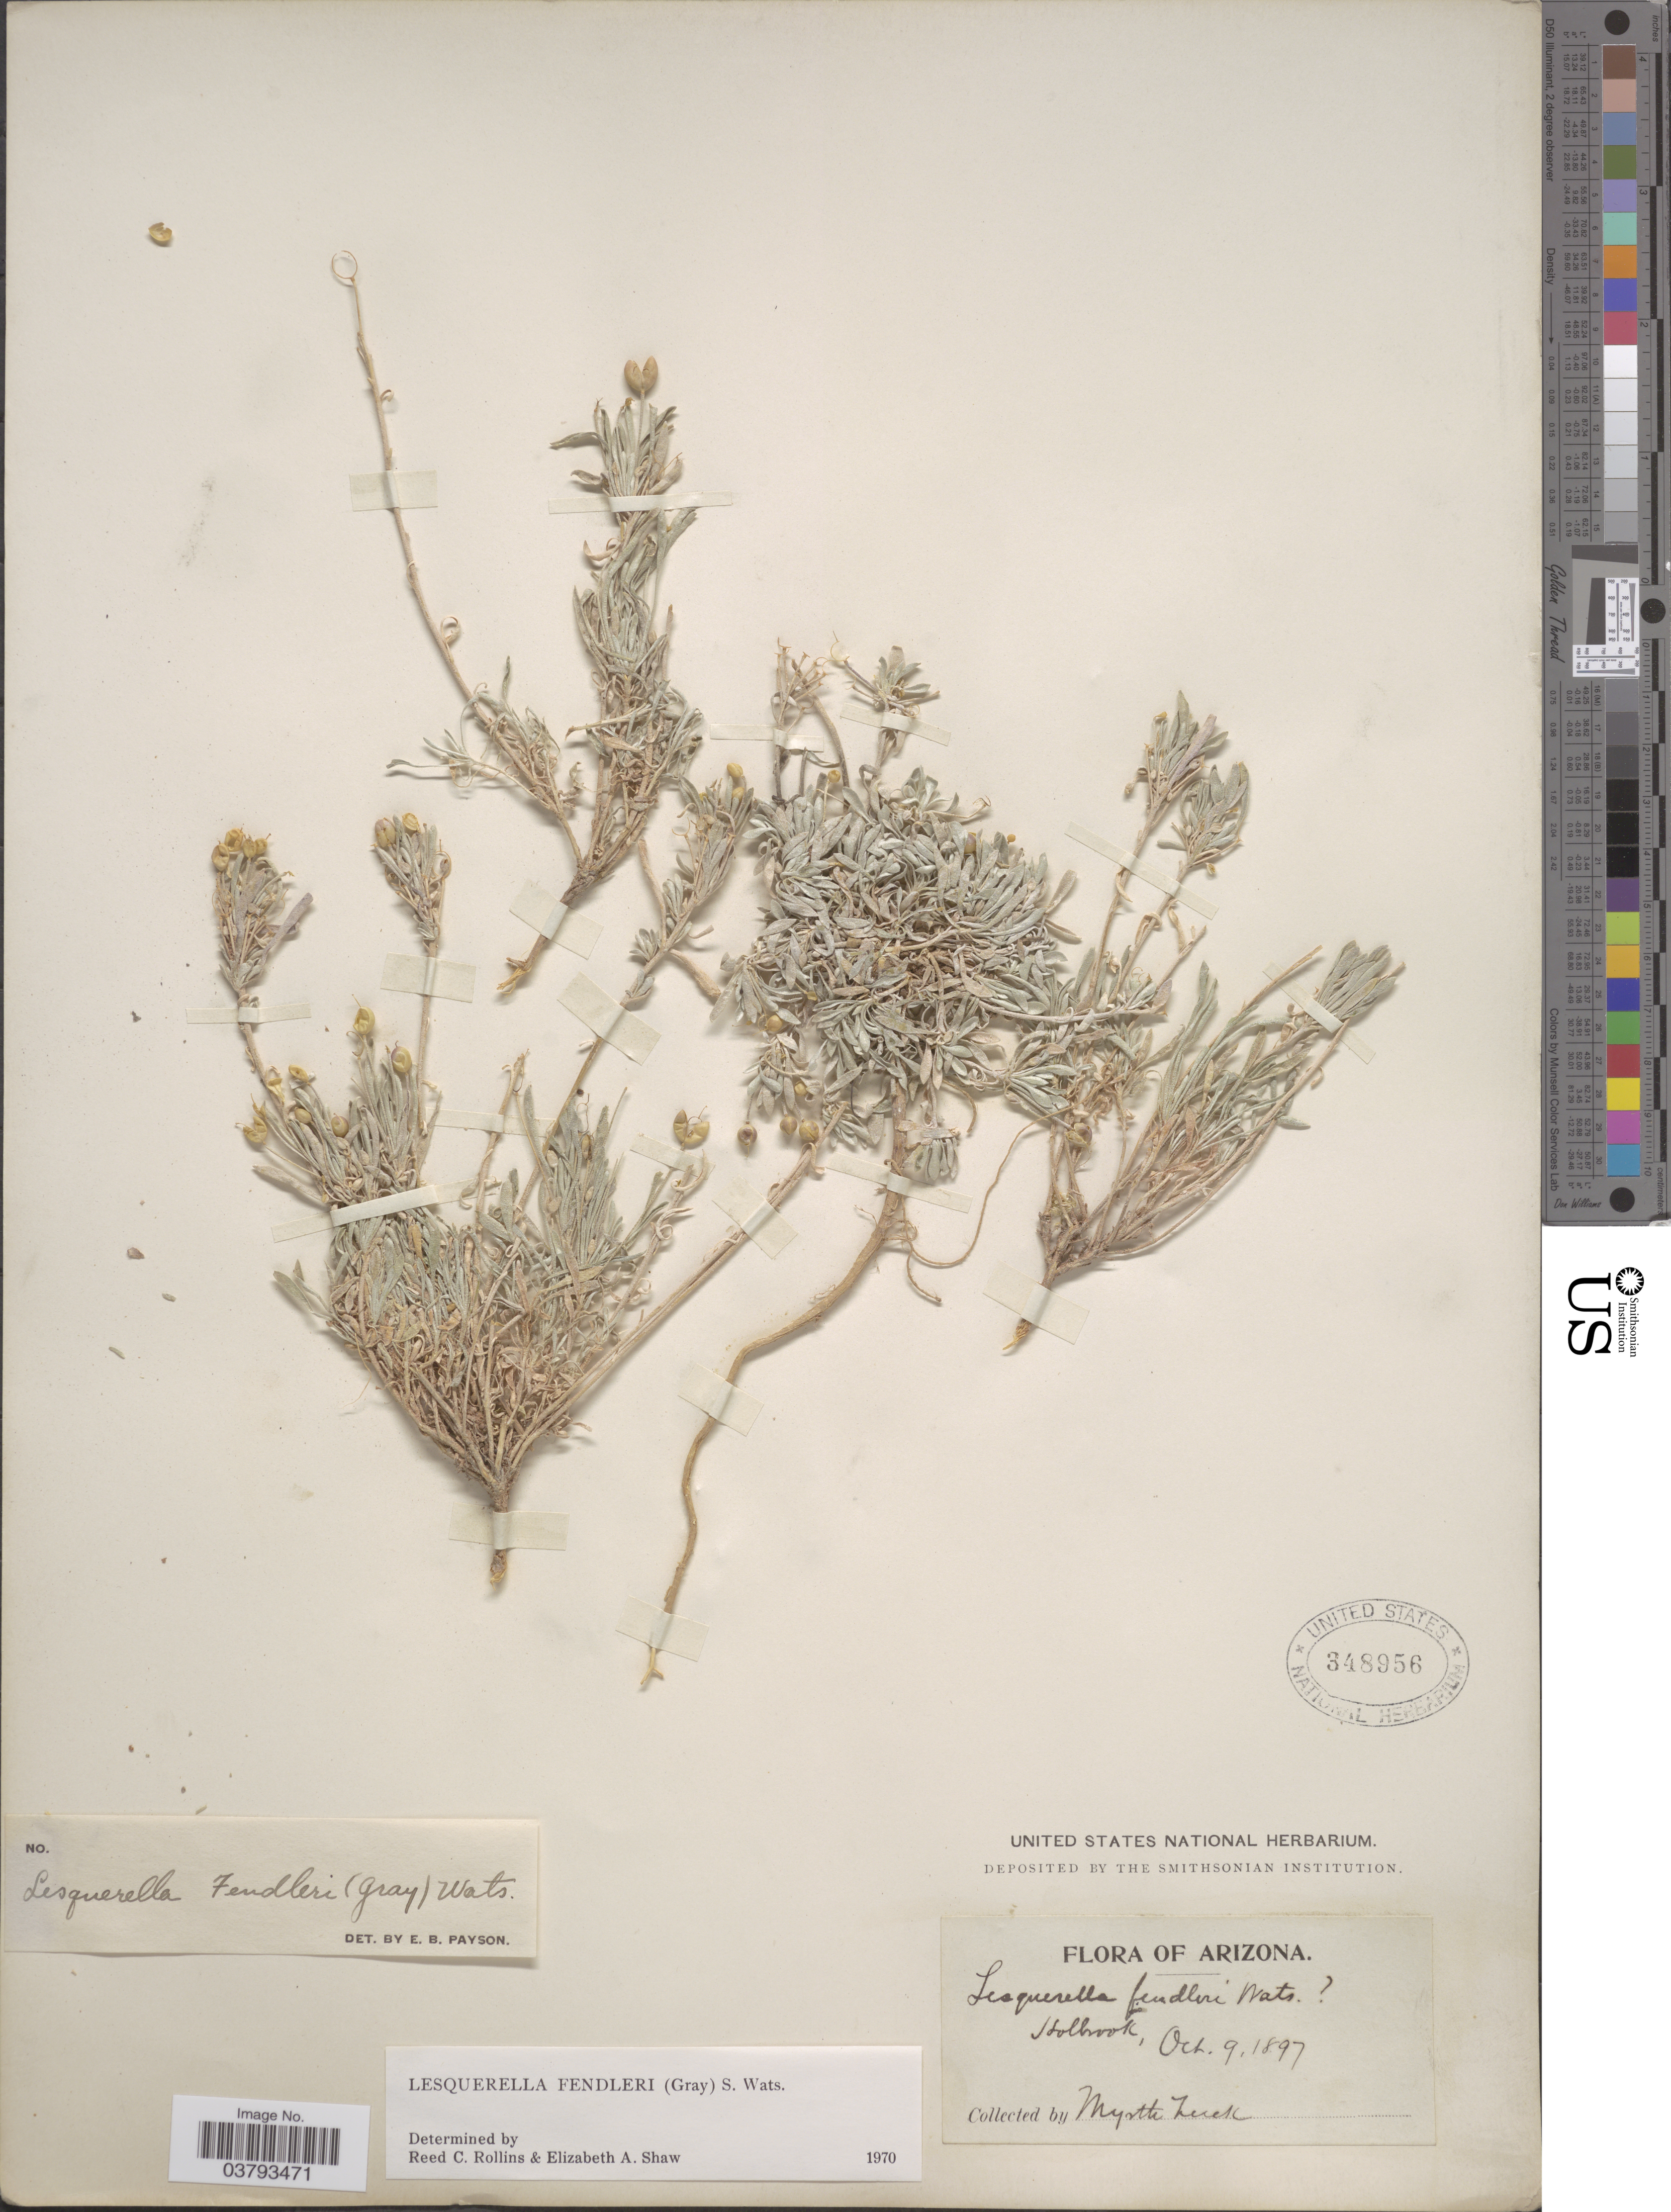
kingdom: Plantae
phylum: Tracheophyta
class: Magnoliopsida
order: Brassicales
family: Brassicaceae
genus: Lesquerella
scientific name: Lesquerella fendleri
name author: (A. Gray) S. Watson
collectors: M. Zuck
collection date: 1897-10-09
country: United States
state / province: Arizona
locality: Holbrook.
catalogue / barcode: US 348956